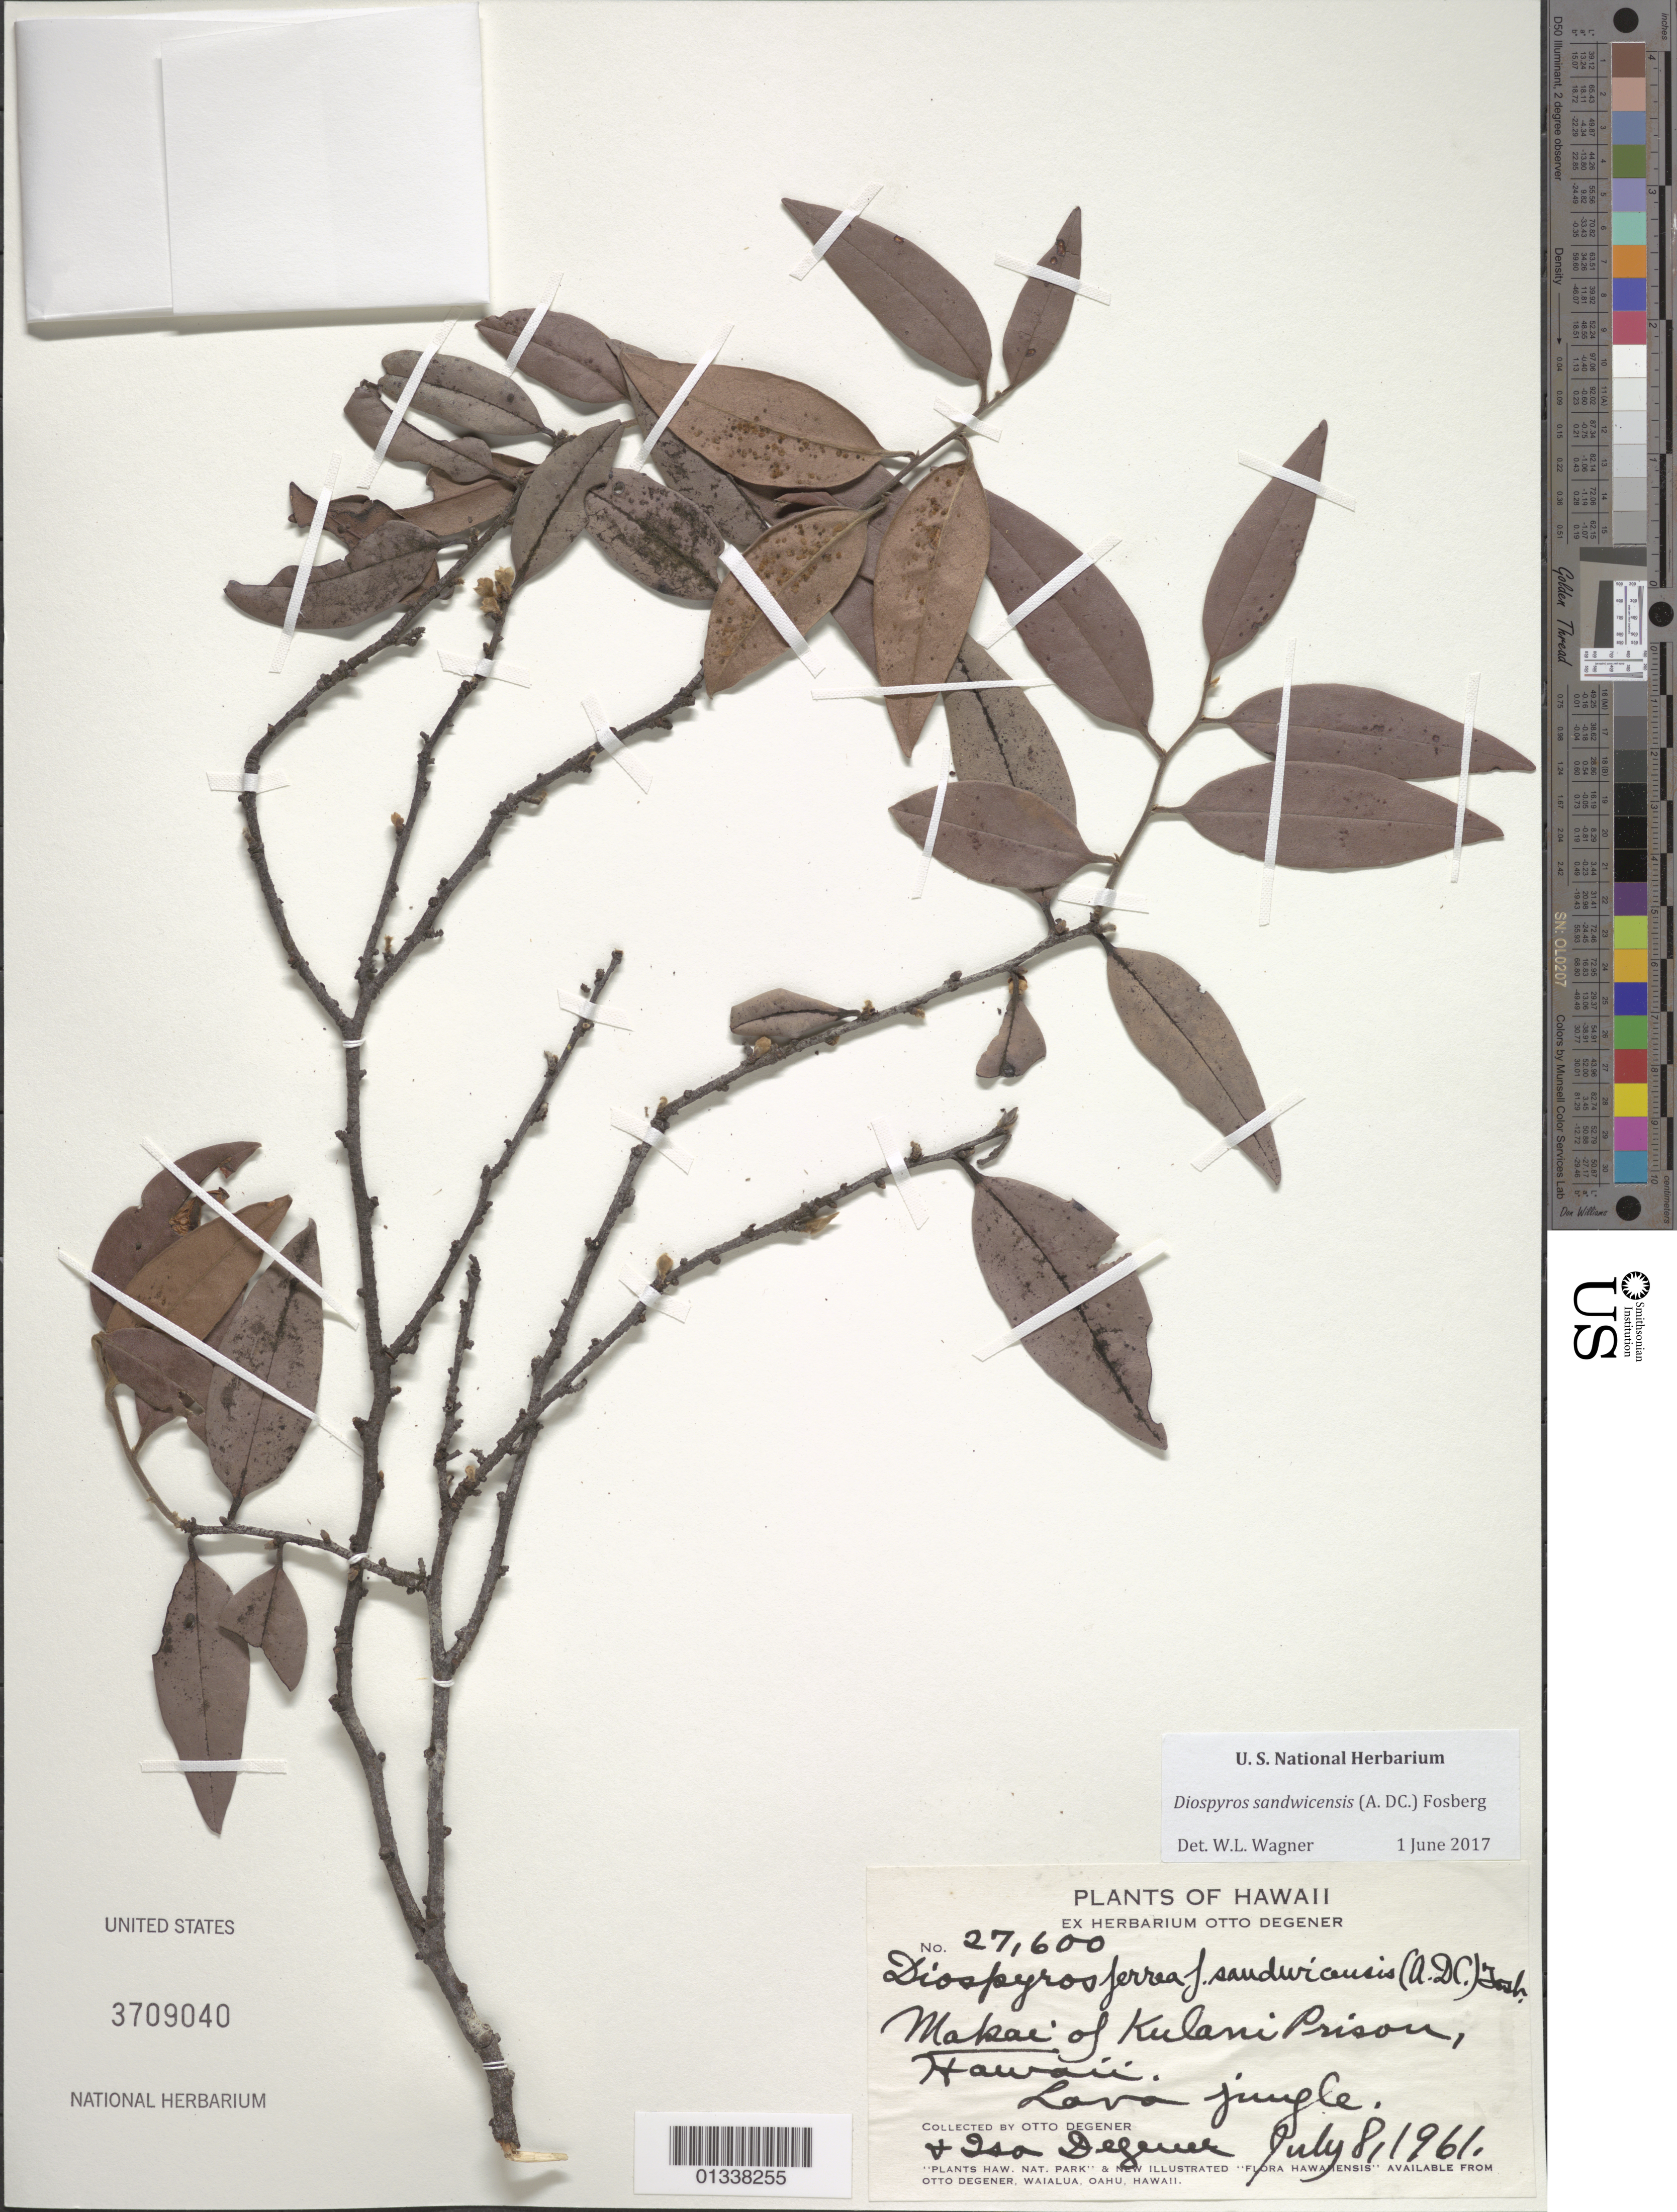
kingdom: Plantae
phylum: Tracheophyta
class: Magnoliopsida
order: Ericales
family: Ebenaceae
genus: Diospyros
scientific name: Diospyros sandwicensis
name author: (A. DC.) Fosberg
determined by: Wagner, W. L., (BOT), Smithsonian Institution - National Museum of Natural History (UNITED STATES)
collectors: O. Degener & I. Degener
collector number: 27600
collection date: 1961-07-08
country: United States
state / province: Hawaii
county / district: Hawaii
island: Hawaii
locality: Makai of Kulani Prison, Hawaii.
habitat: Lava jungle.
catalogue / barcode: US 3709040